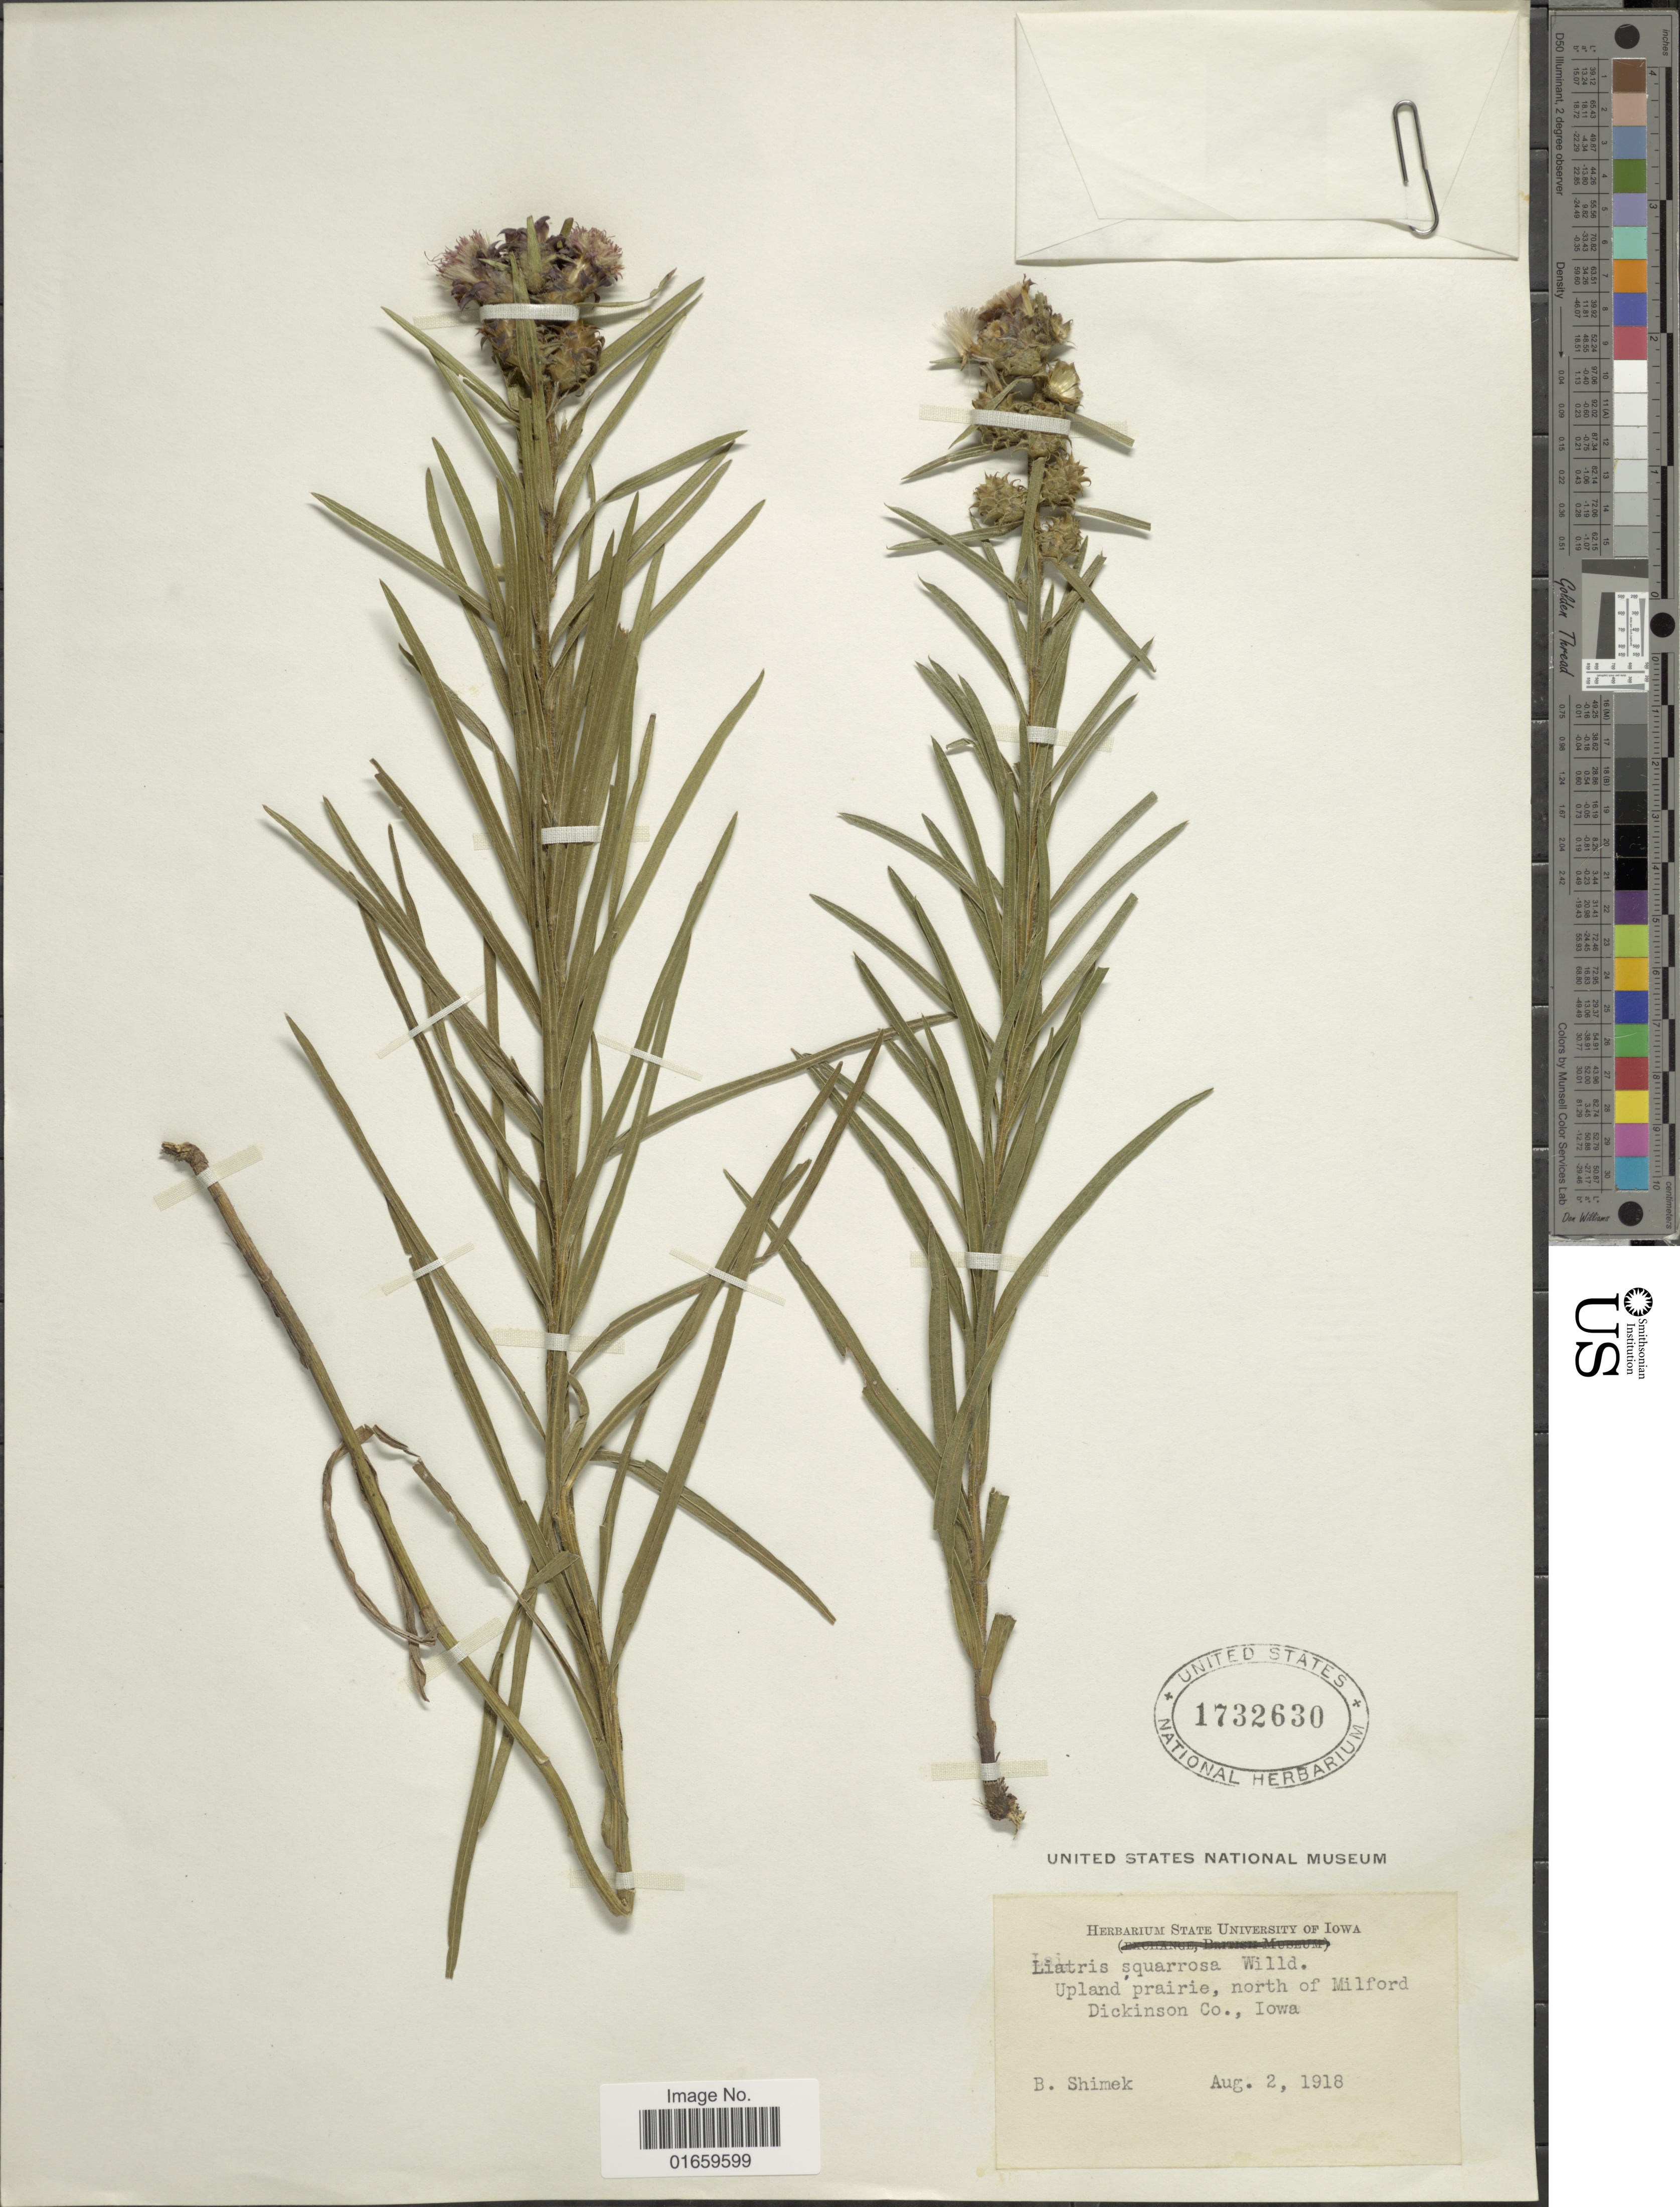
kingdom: Plantae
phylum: Tracheophyta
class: Magnoliopsida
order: Asterales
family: Asteraceae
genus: Liatris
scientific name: Liatris squarrosa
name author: (L.) Michx.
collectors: B. Shimek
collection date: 1918-08-02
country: United States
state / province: Iowa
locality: Upland prairie, North of Milford, Dickinson Co.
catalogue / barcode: US 1732630